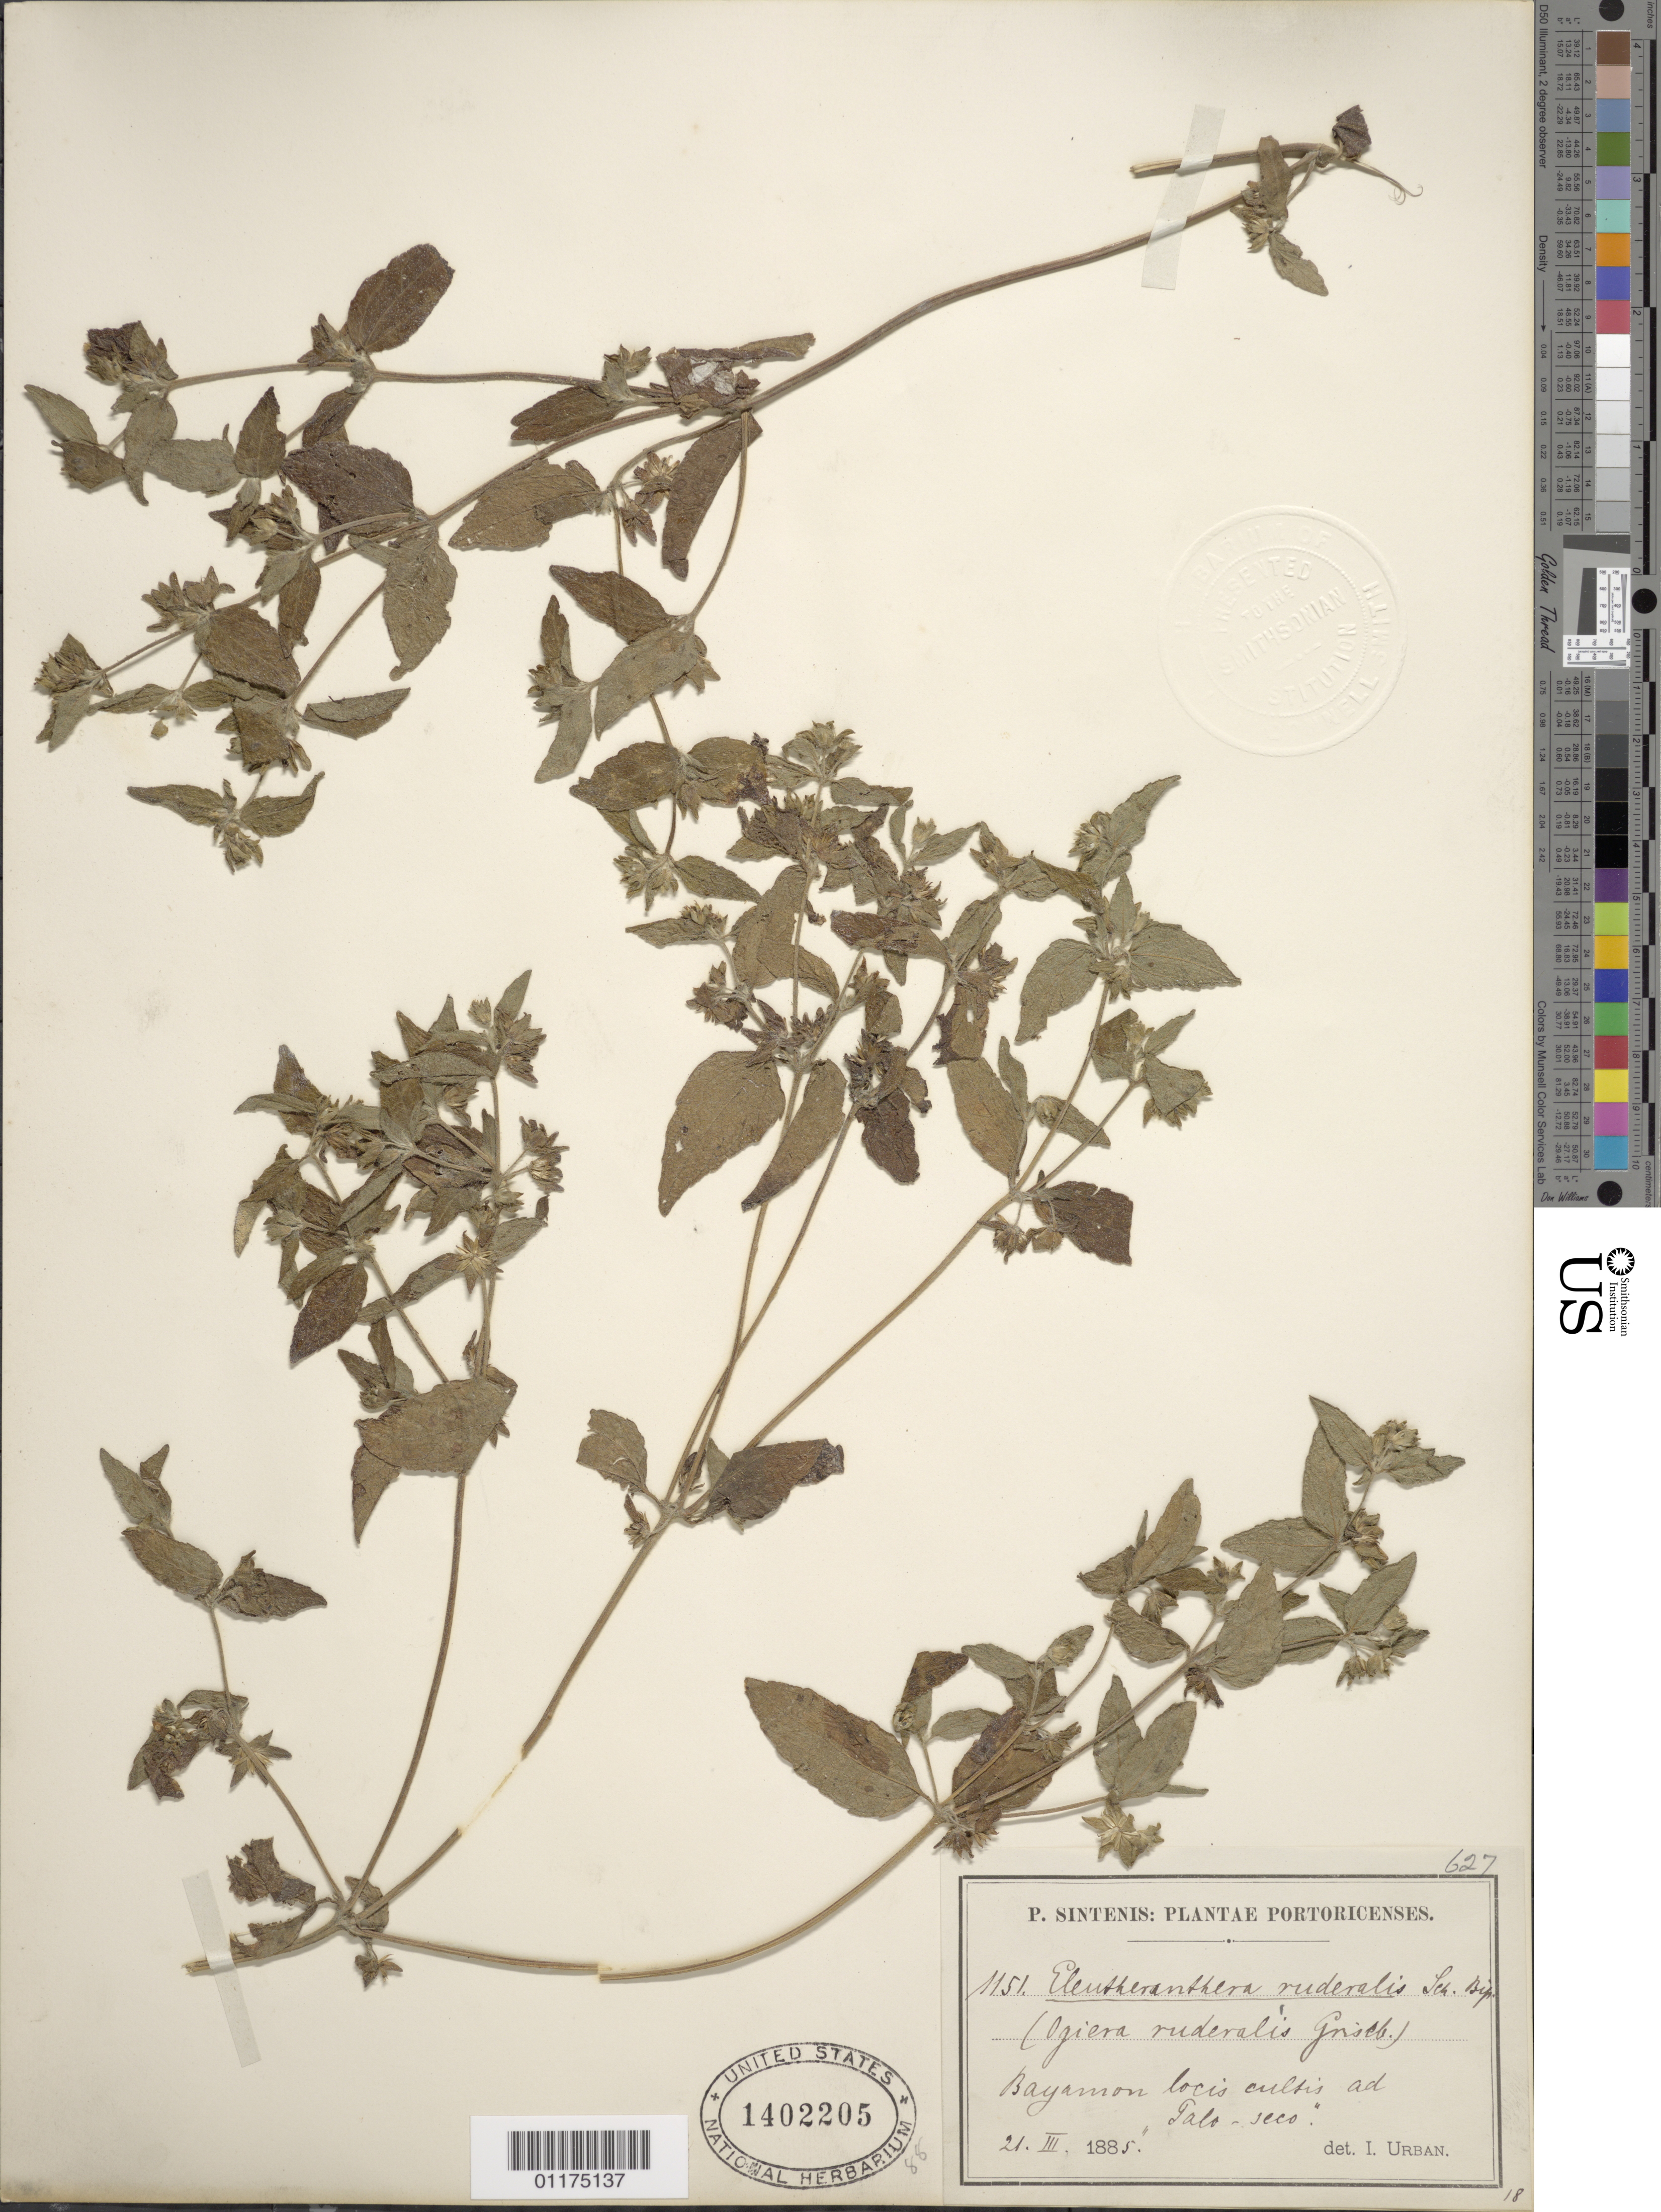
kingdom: Plantae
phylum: Tracheophyta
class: Magnoliopsida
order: Asterales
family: Asteraceae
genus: Eleutheranthera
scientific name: Eleutheranthera ruderalis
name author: (Sw.) Sch. Bip.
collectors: P. Sintenis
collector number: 1151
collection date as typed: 21 Mar 1885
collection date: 1885-03-21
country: Puerto Rico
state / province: Bayamón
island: Puerto Rico I.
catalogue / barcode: US 1402205